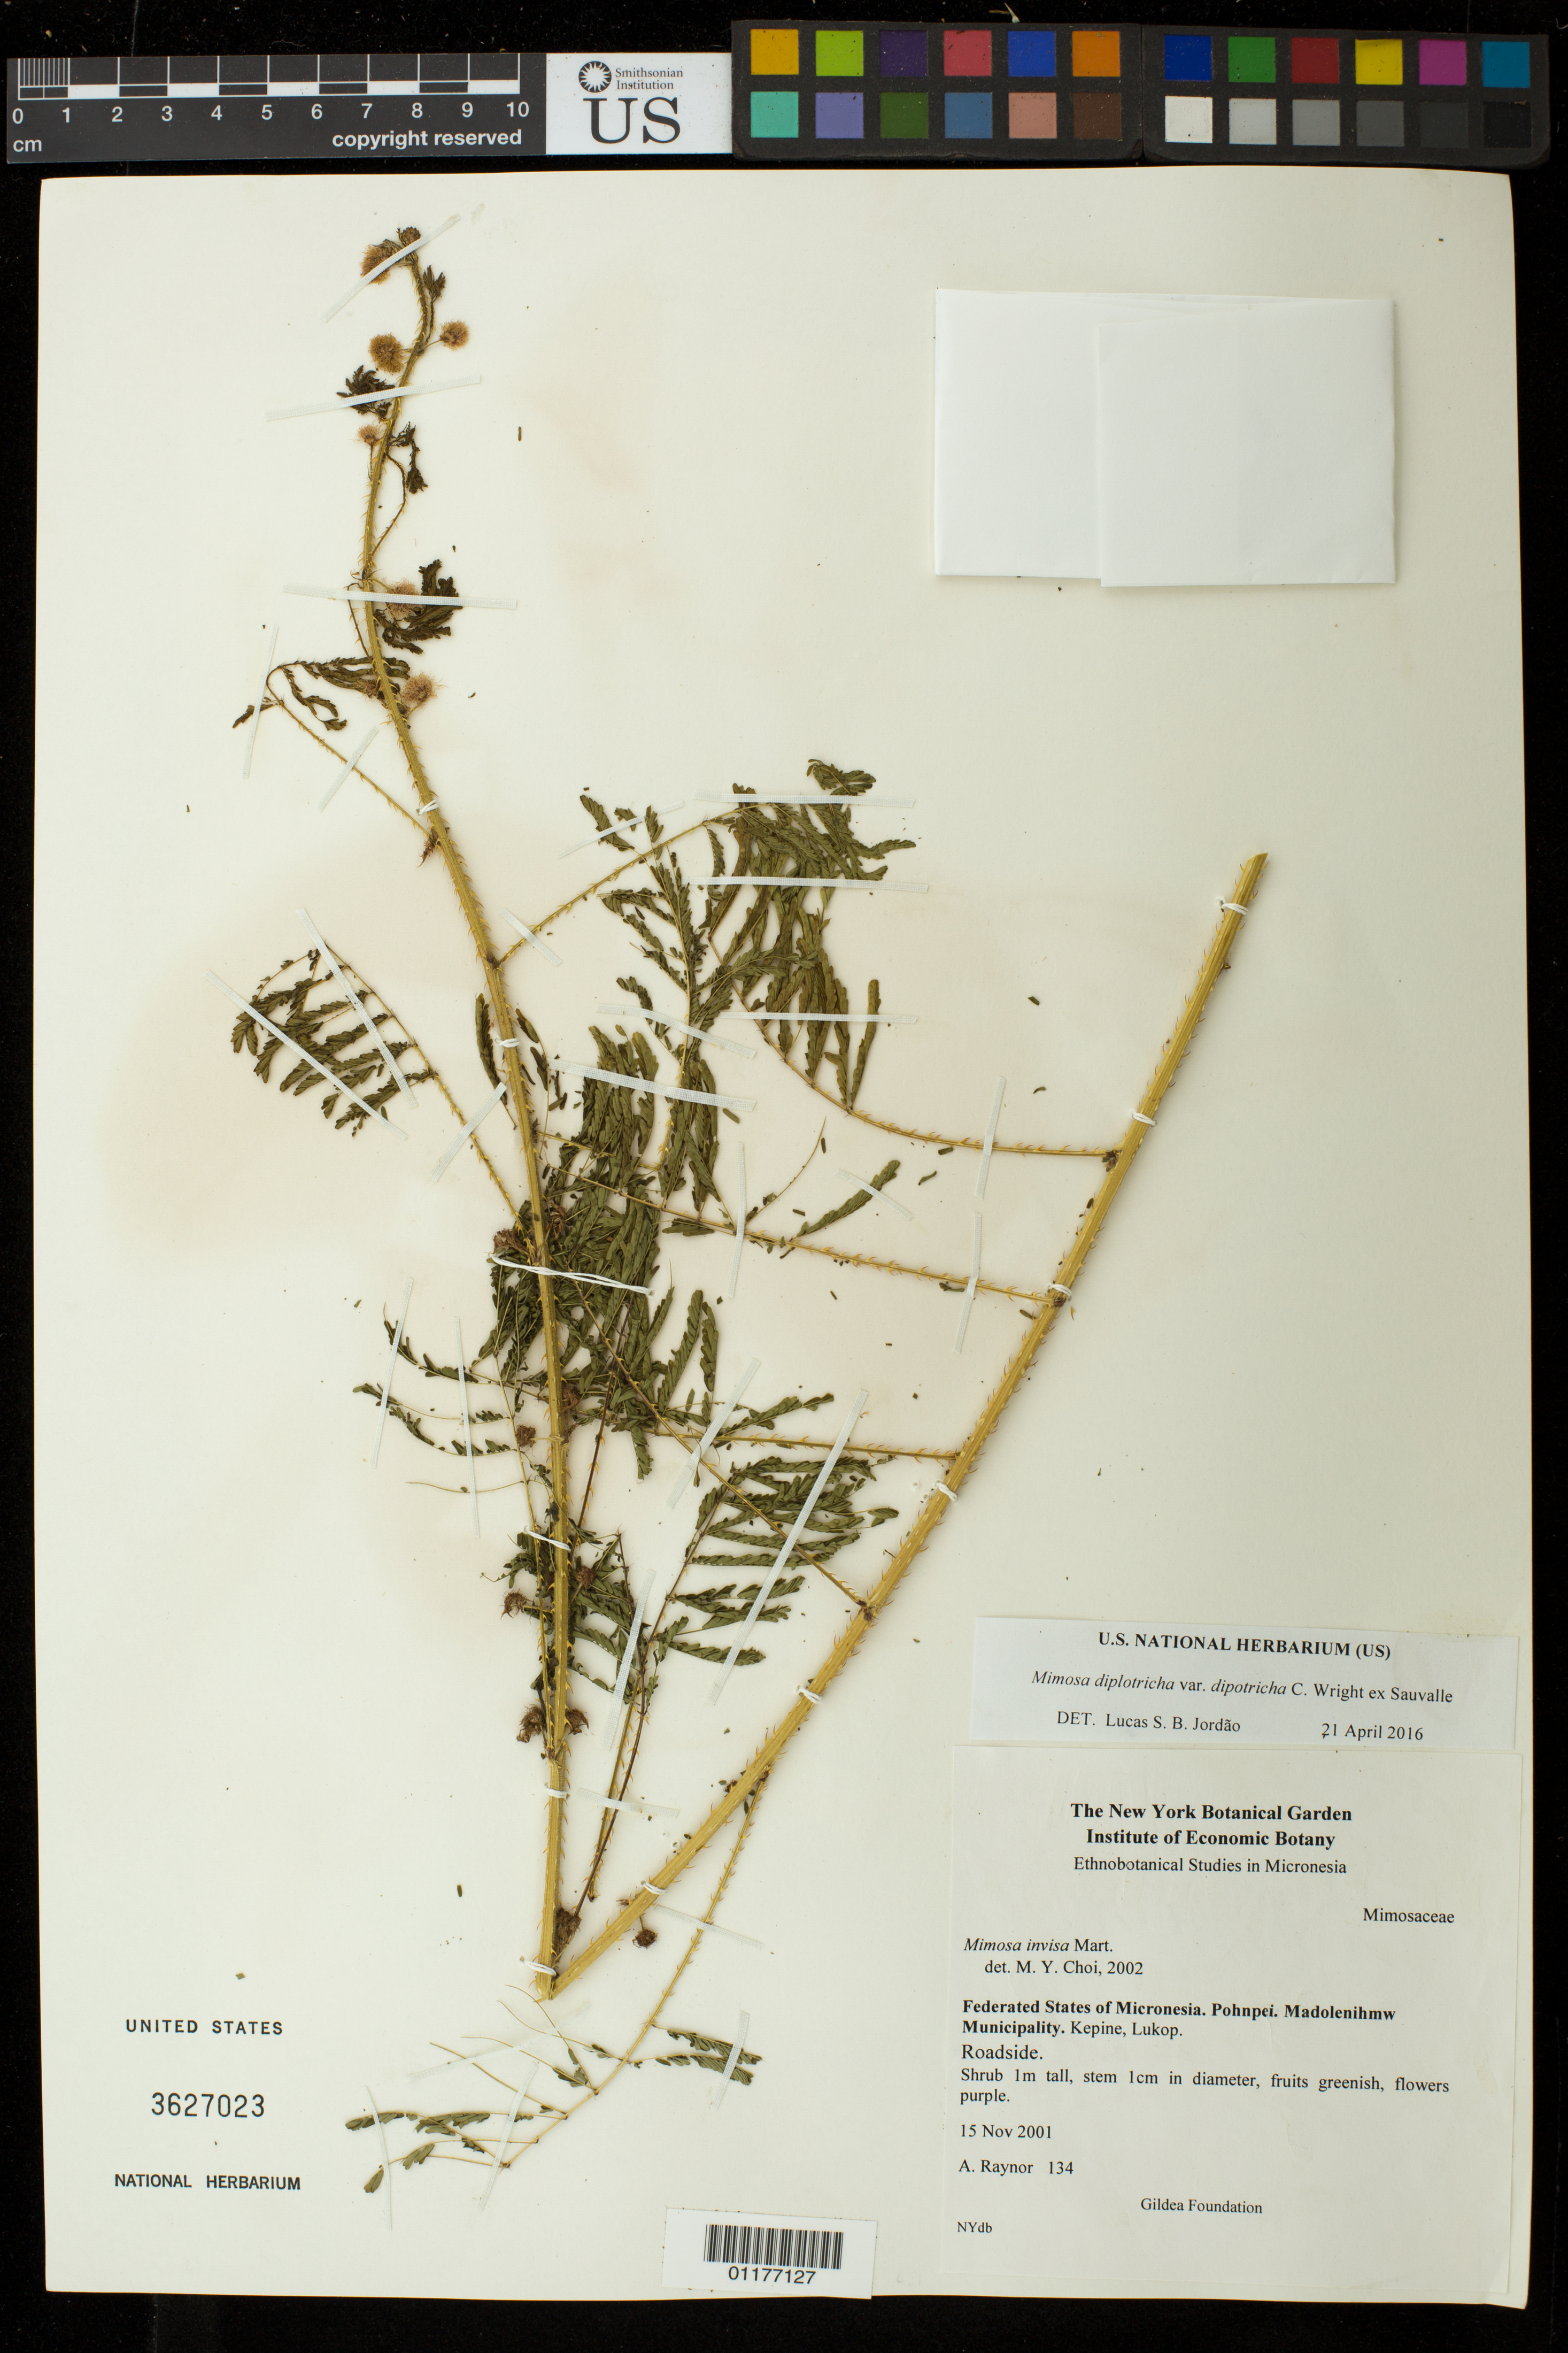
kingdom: Plantae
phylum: Tracheophyta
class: Magnoliopsida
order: Fabales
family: Fabaceae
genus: Mimosa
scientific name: Mimosa diplotricha var. diplotricha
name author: C. Wright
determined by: Jordão, Lucas S.B.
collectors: A. Raynor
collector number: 134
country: Micronesia, Federated States of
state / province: Pohnpei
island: Pohnpei [Ponape]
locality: Madolenihmw, Kepine, Lukop.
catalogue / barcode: US 3627023